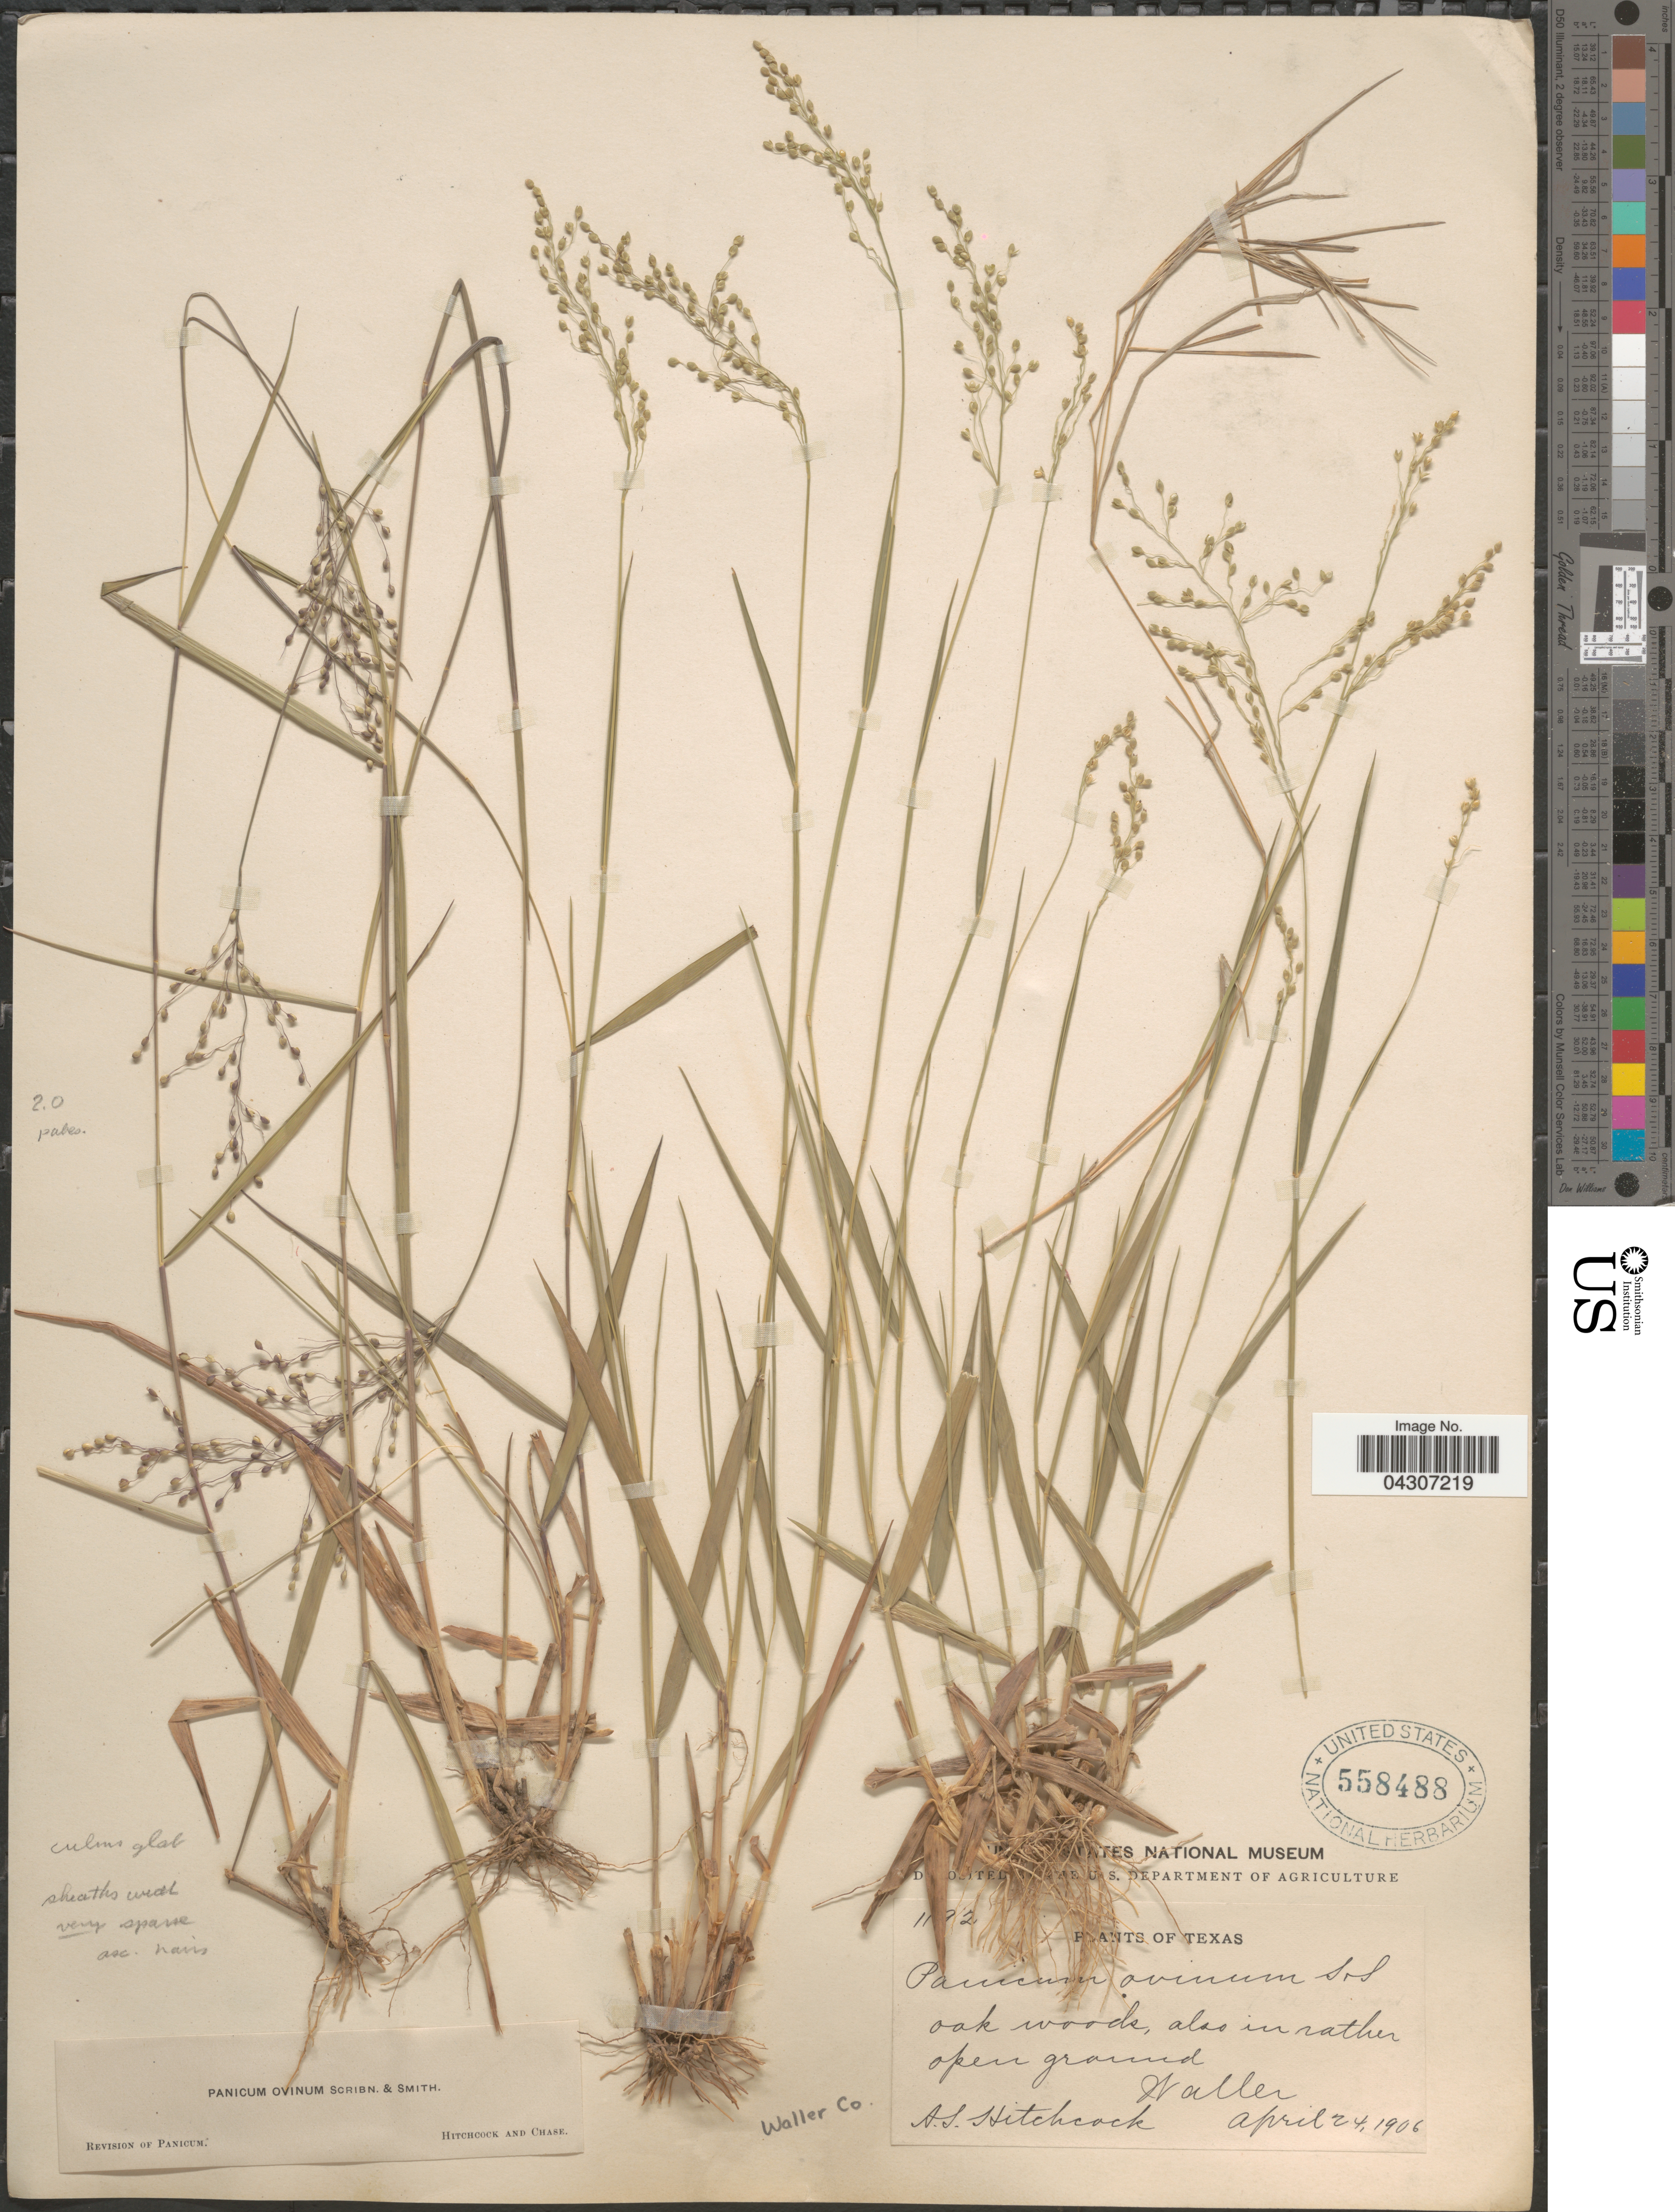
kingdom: Plantae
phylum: Tracheophyta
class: Liliopsida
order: Poales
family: Poaceae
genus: Dichanthelium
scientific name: Dichanthelium aciculare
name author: (Desv. ex Poir.) Gould & C.A. Clark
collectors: A. S. Hitchcock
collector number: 11!2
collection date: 1906-04-24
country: United States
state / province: Texas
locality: Waller Co. Waller.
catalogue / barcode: US 558488